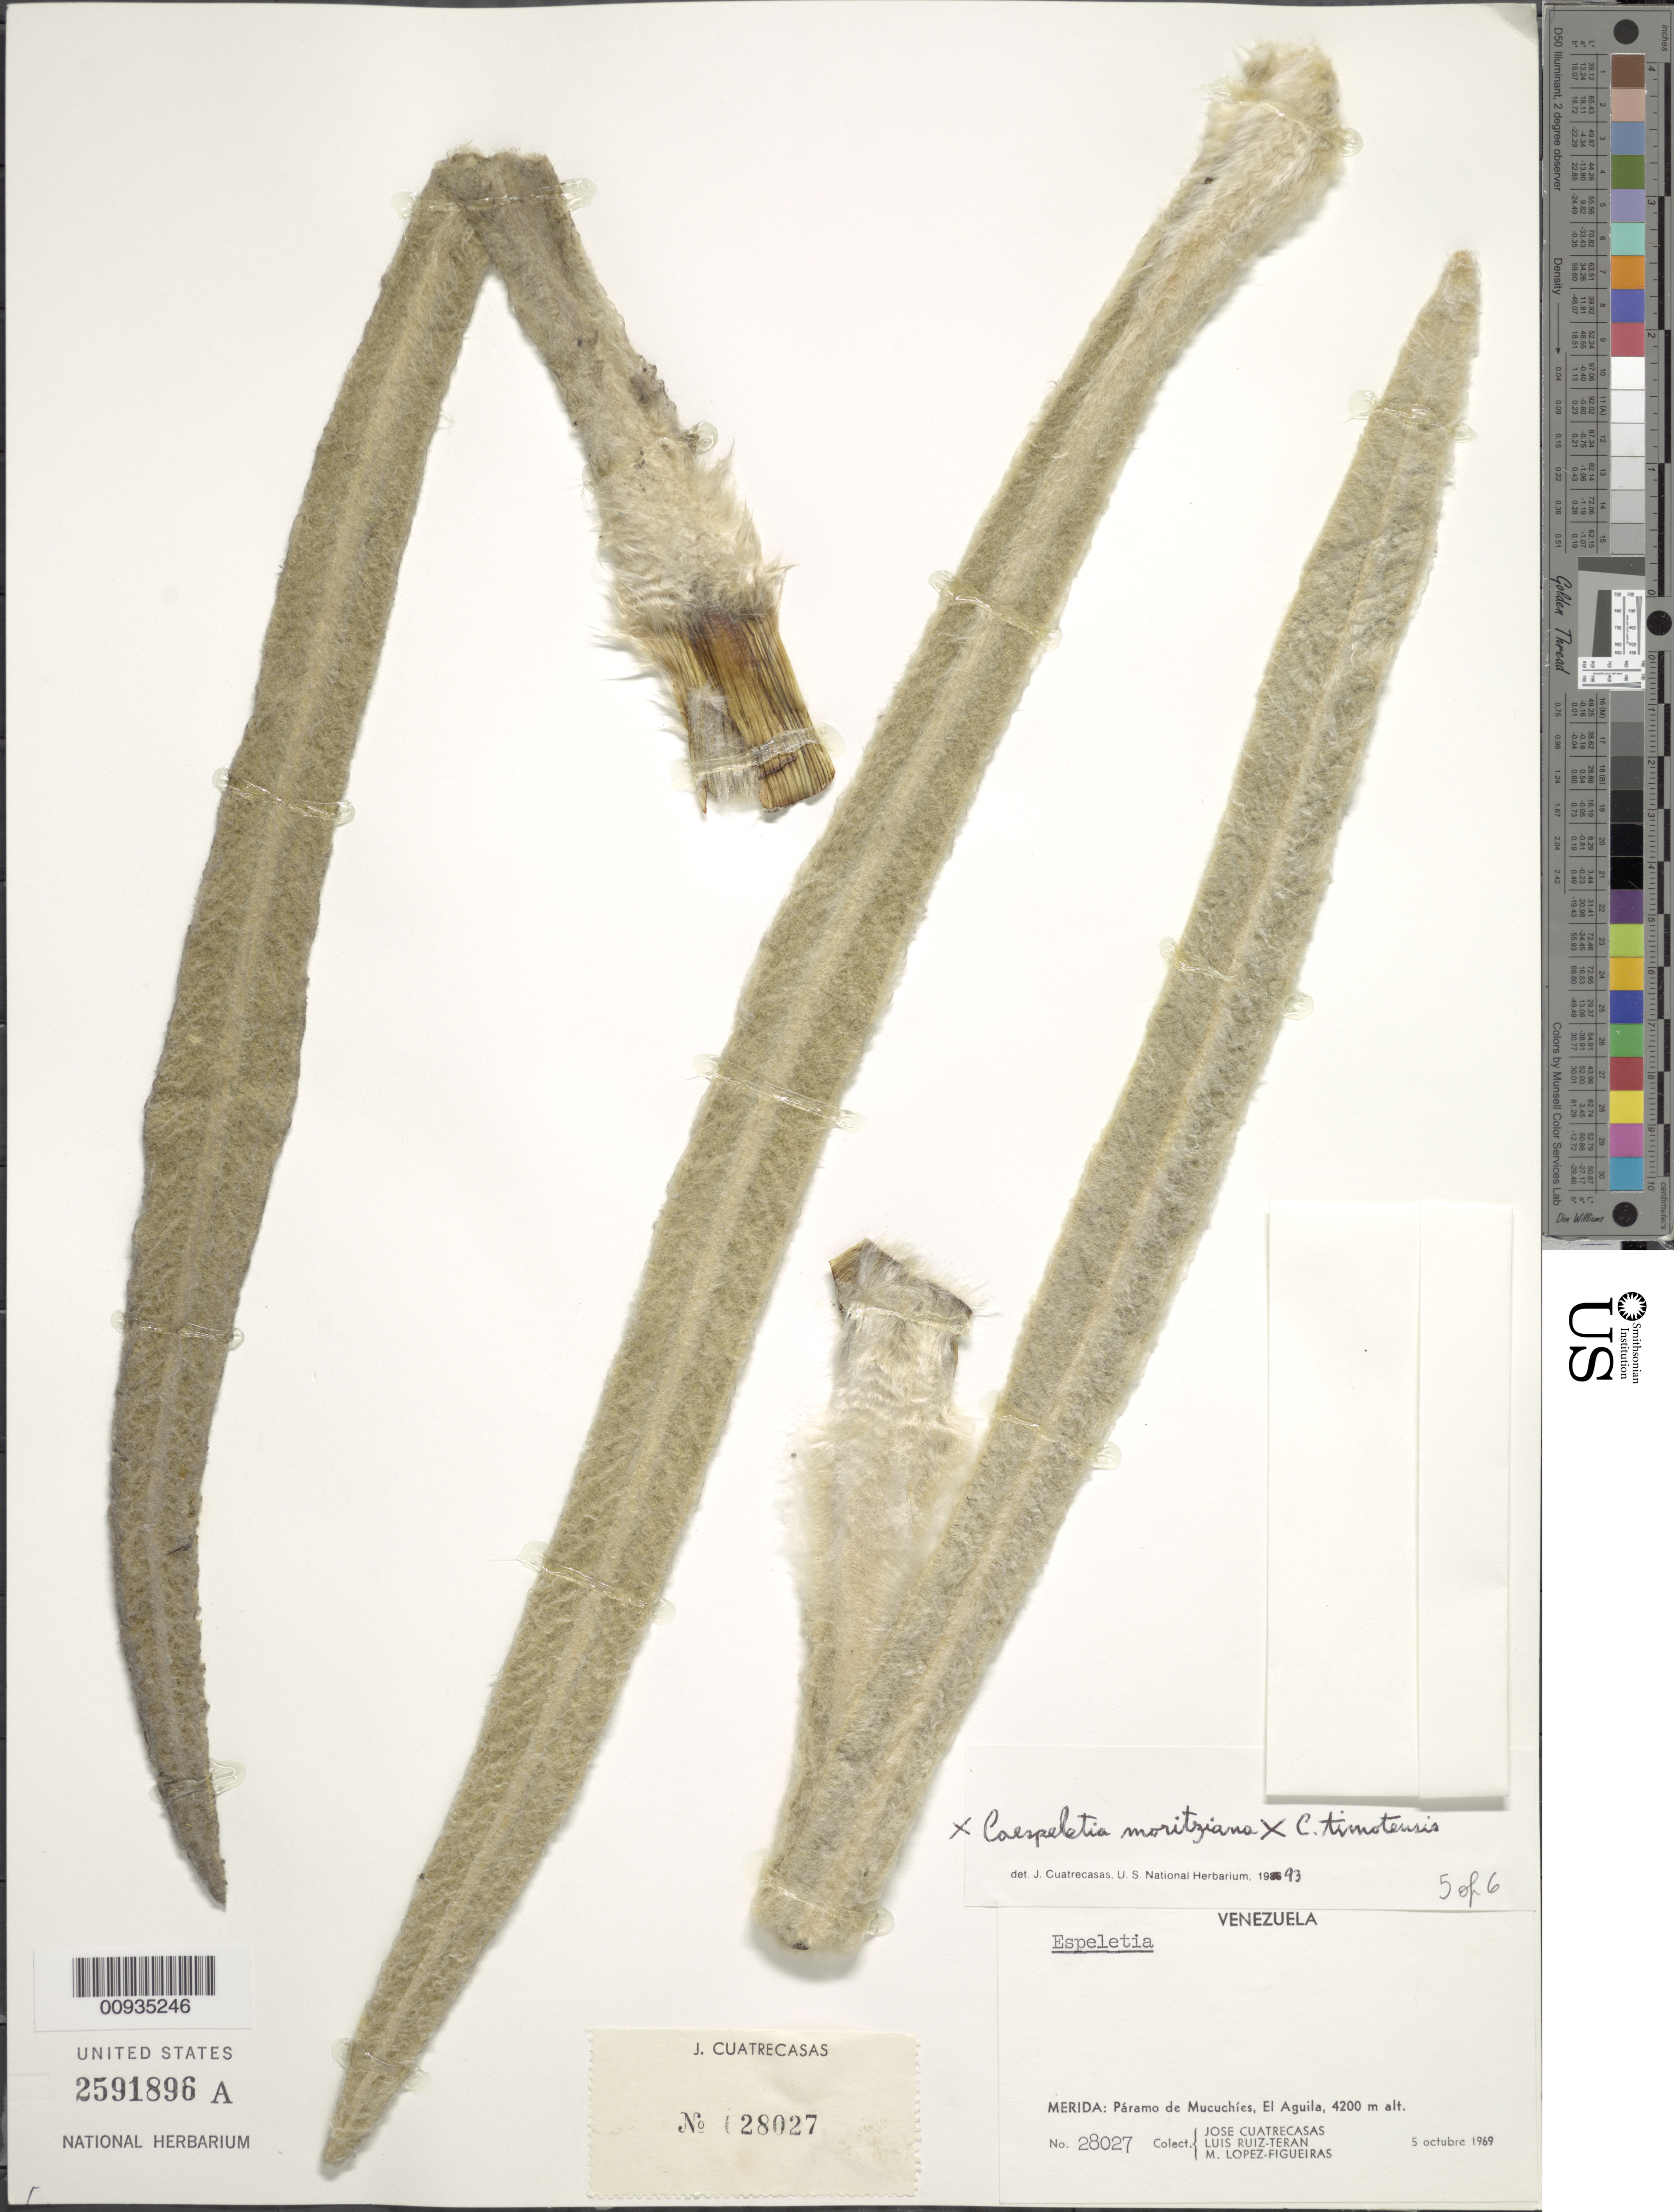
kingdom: Plantae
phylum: Tracheophyta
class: Magnoliopsida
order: Asterales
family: Asteraceae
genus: Coespeletia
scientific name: Coespeletia moritziana x C. timotensis (Cuatrec.) Cuatrec.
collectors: J. Cuatrecasas, L. Teran & M. López Figueiras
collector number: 28027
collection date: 1969-10-05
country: Venezuela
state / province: Mérida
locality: Paramo de Mucuchies, El Aguila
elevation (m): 4200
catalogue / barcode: US 2591896A